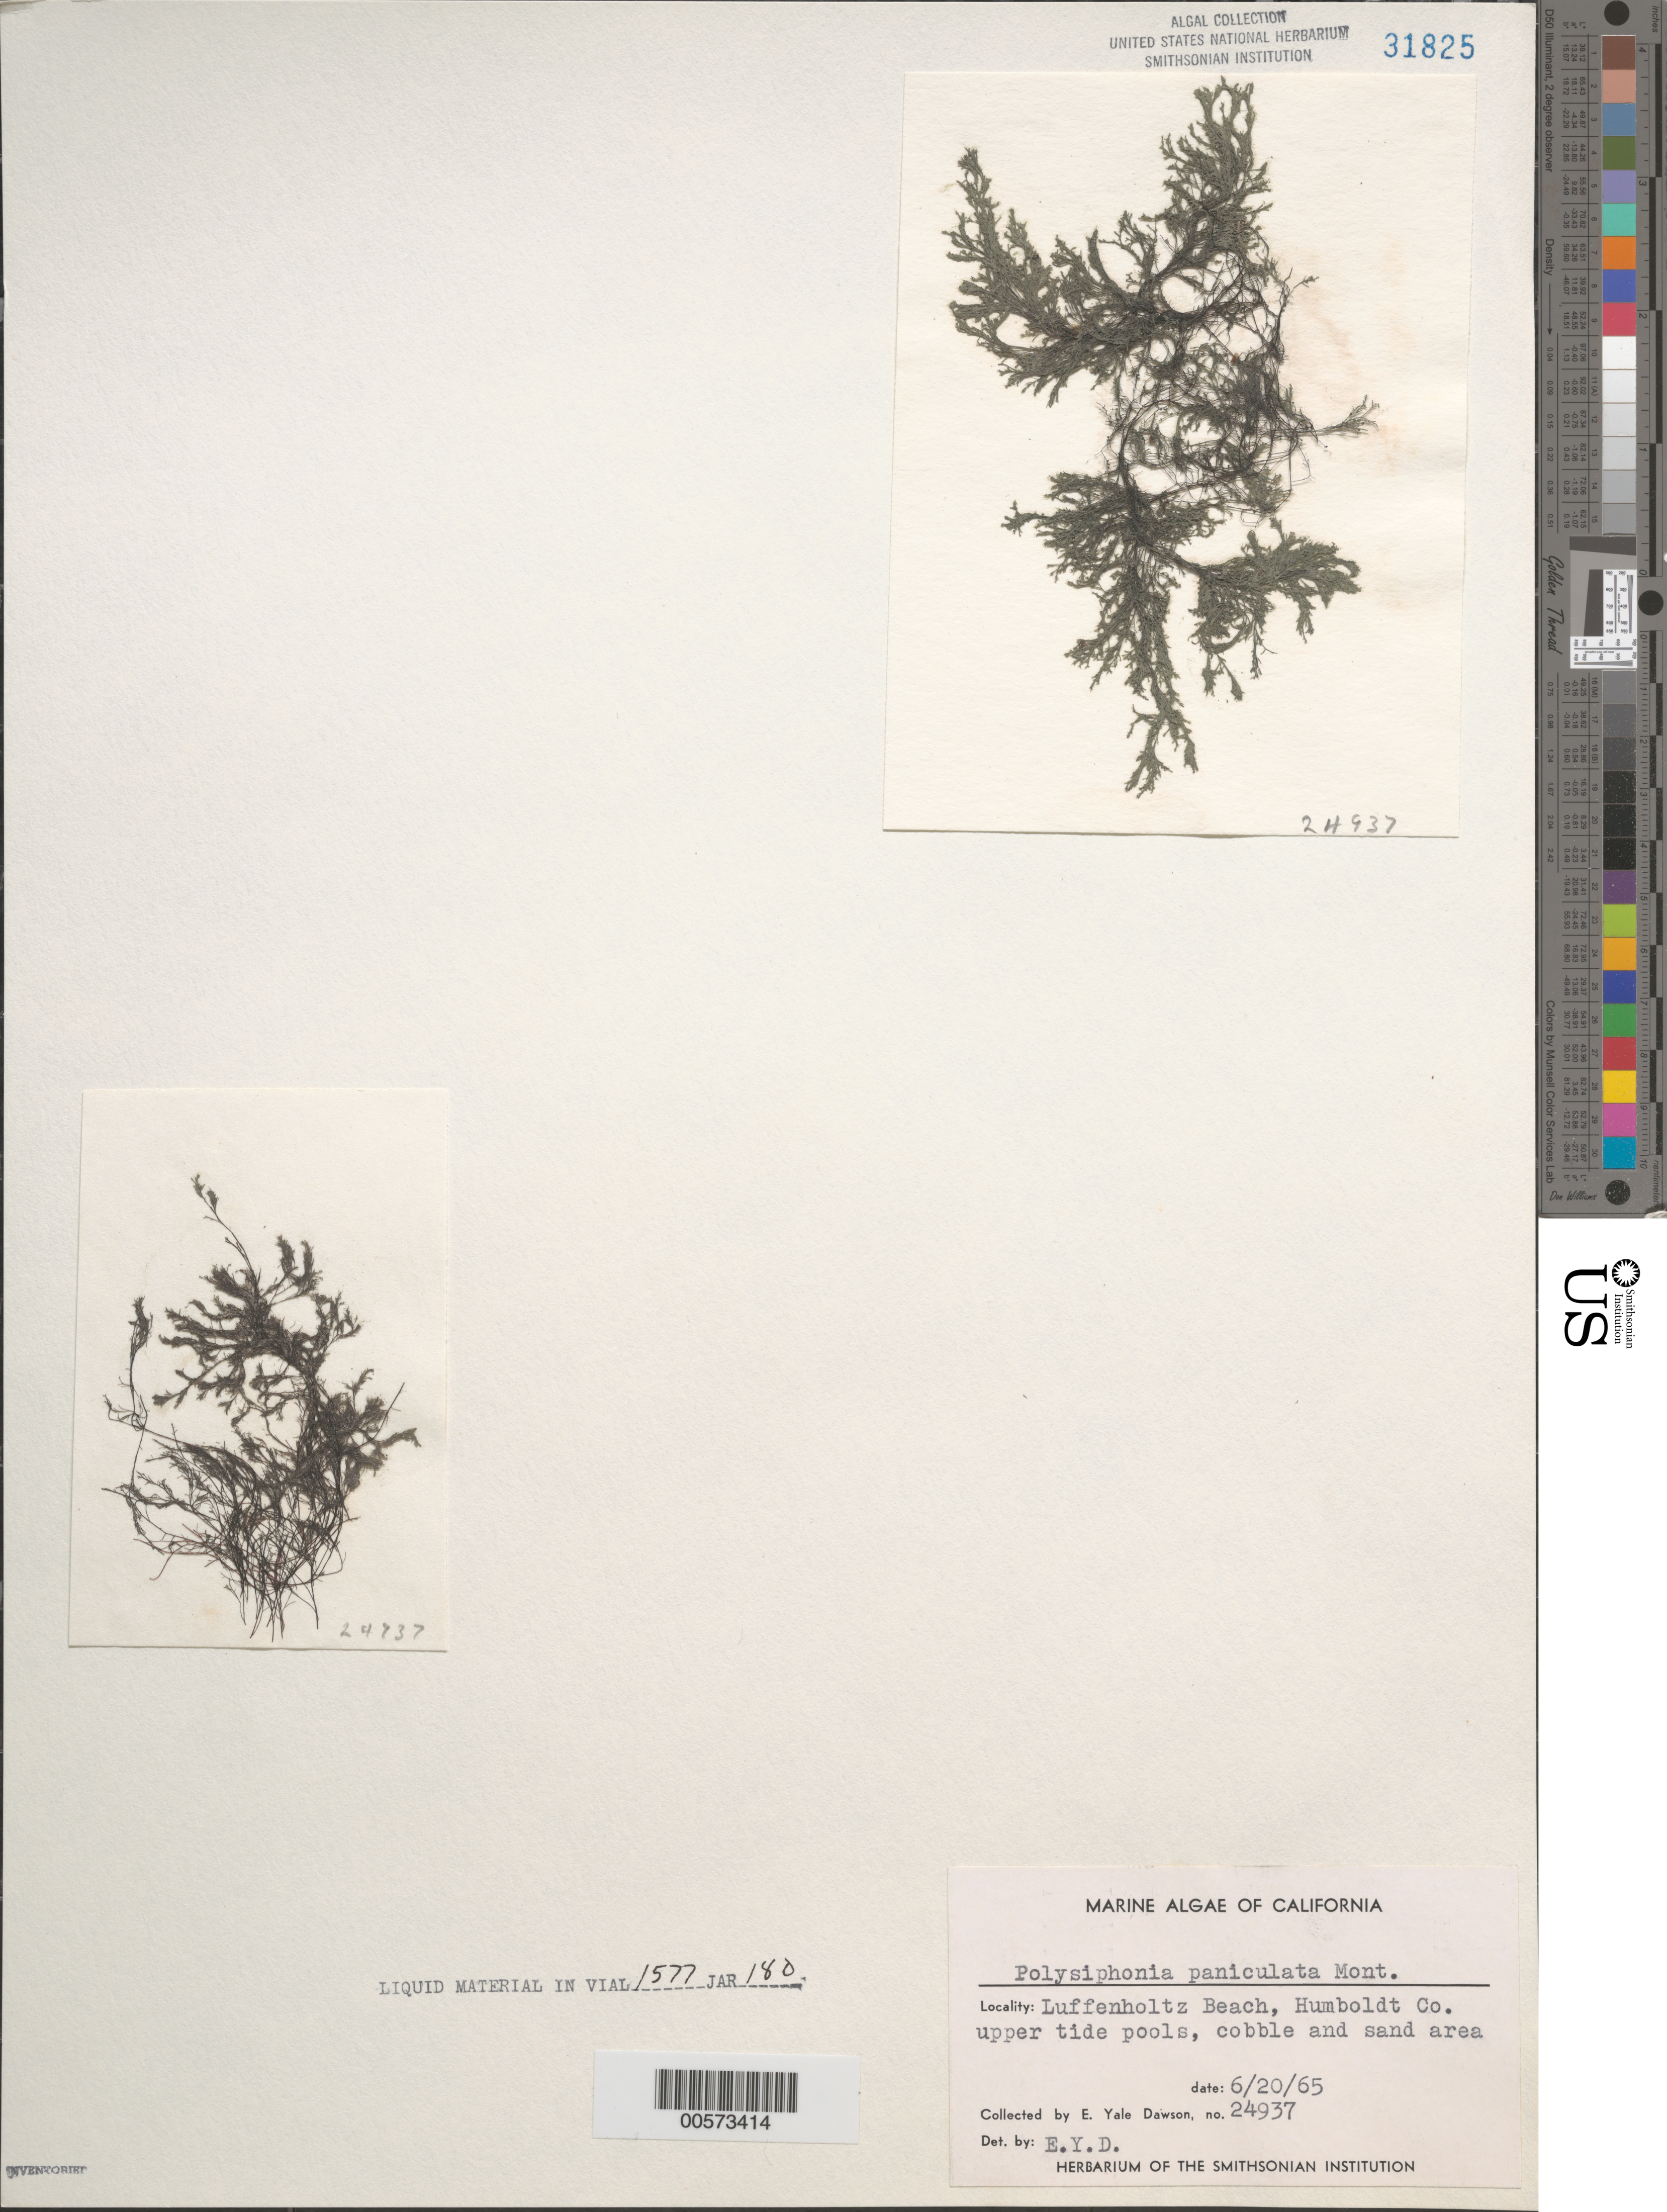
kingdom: Plantae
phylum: Rhodophyta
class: Florideophyceae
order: Ceramiales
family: Rhodomelaceae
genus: Eutrichosiphonia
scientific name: Eutrichosiphonia paniculata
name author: (Mont.) D.E.Bustamante & T.O. Cho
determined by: Algae name updating Project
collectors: E. Y. Dawson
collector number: EYD 24937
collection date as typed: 20 Jun 1965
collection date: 1965-06-20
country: United States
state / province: California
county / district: Humboldt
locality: Luffenholtz Beach, Trinidad Bay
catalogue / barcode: US 31825